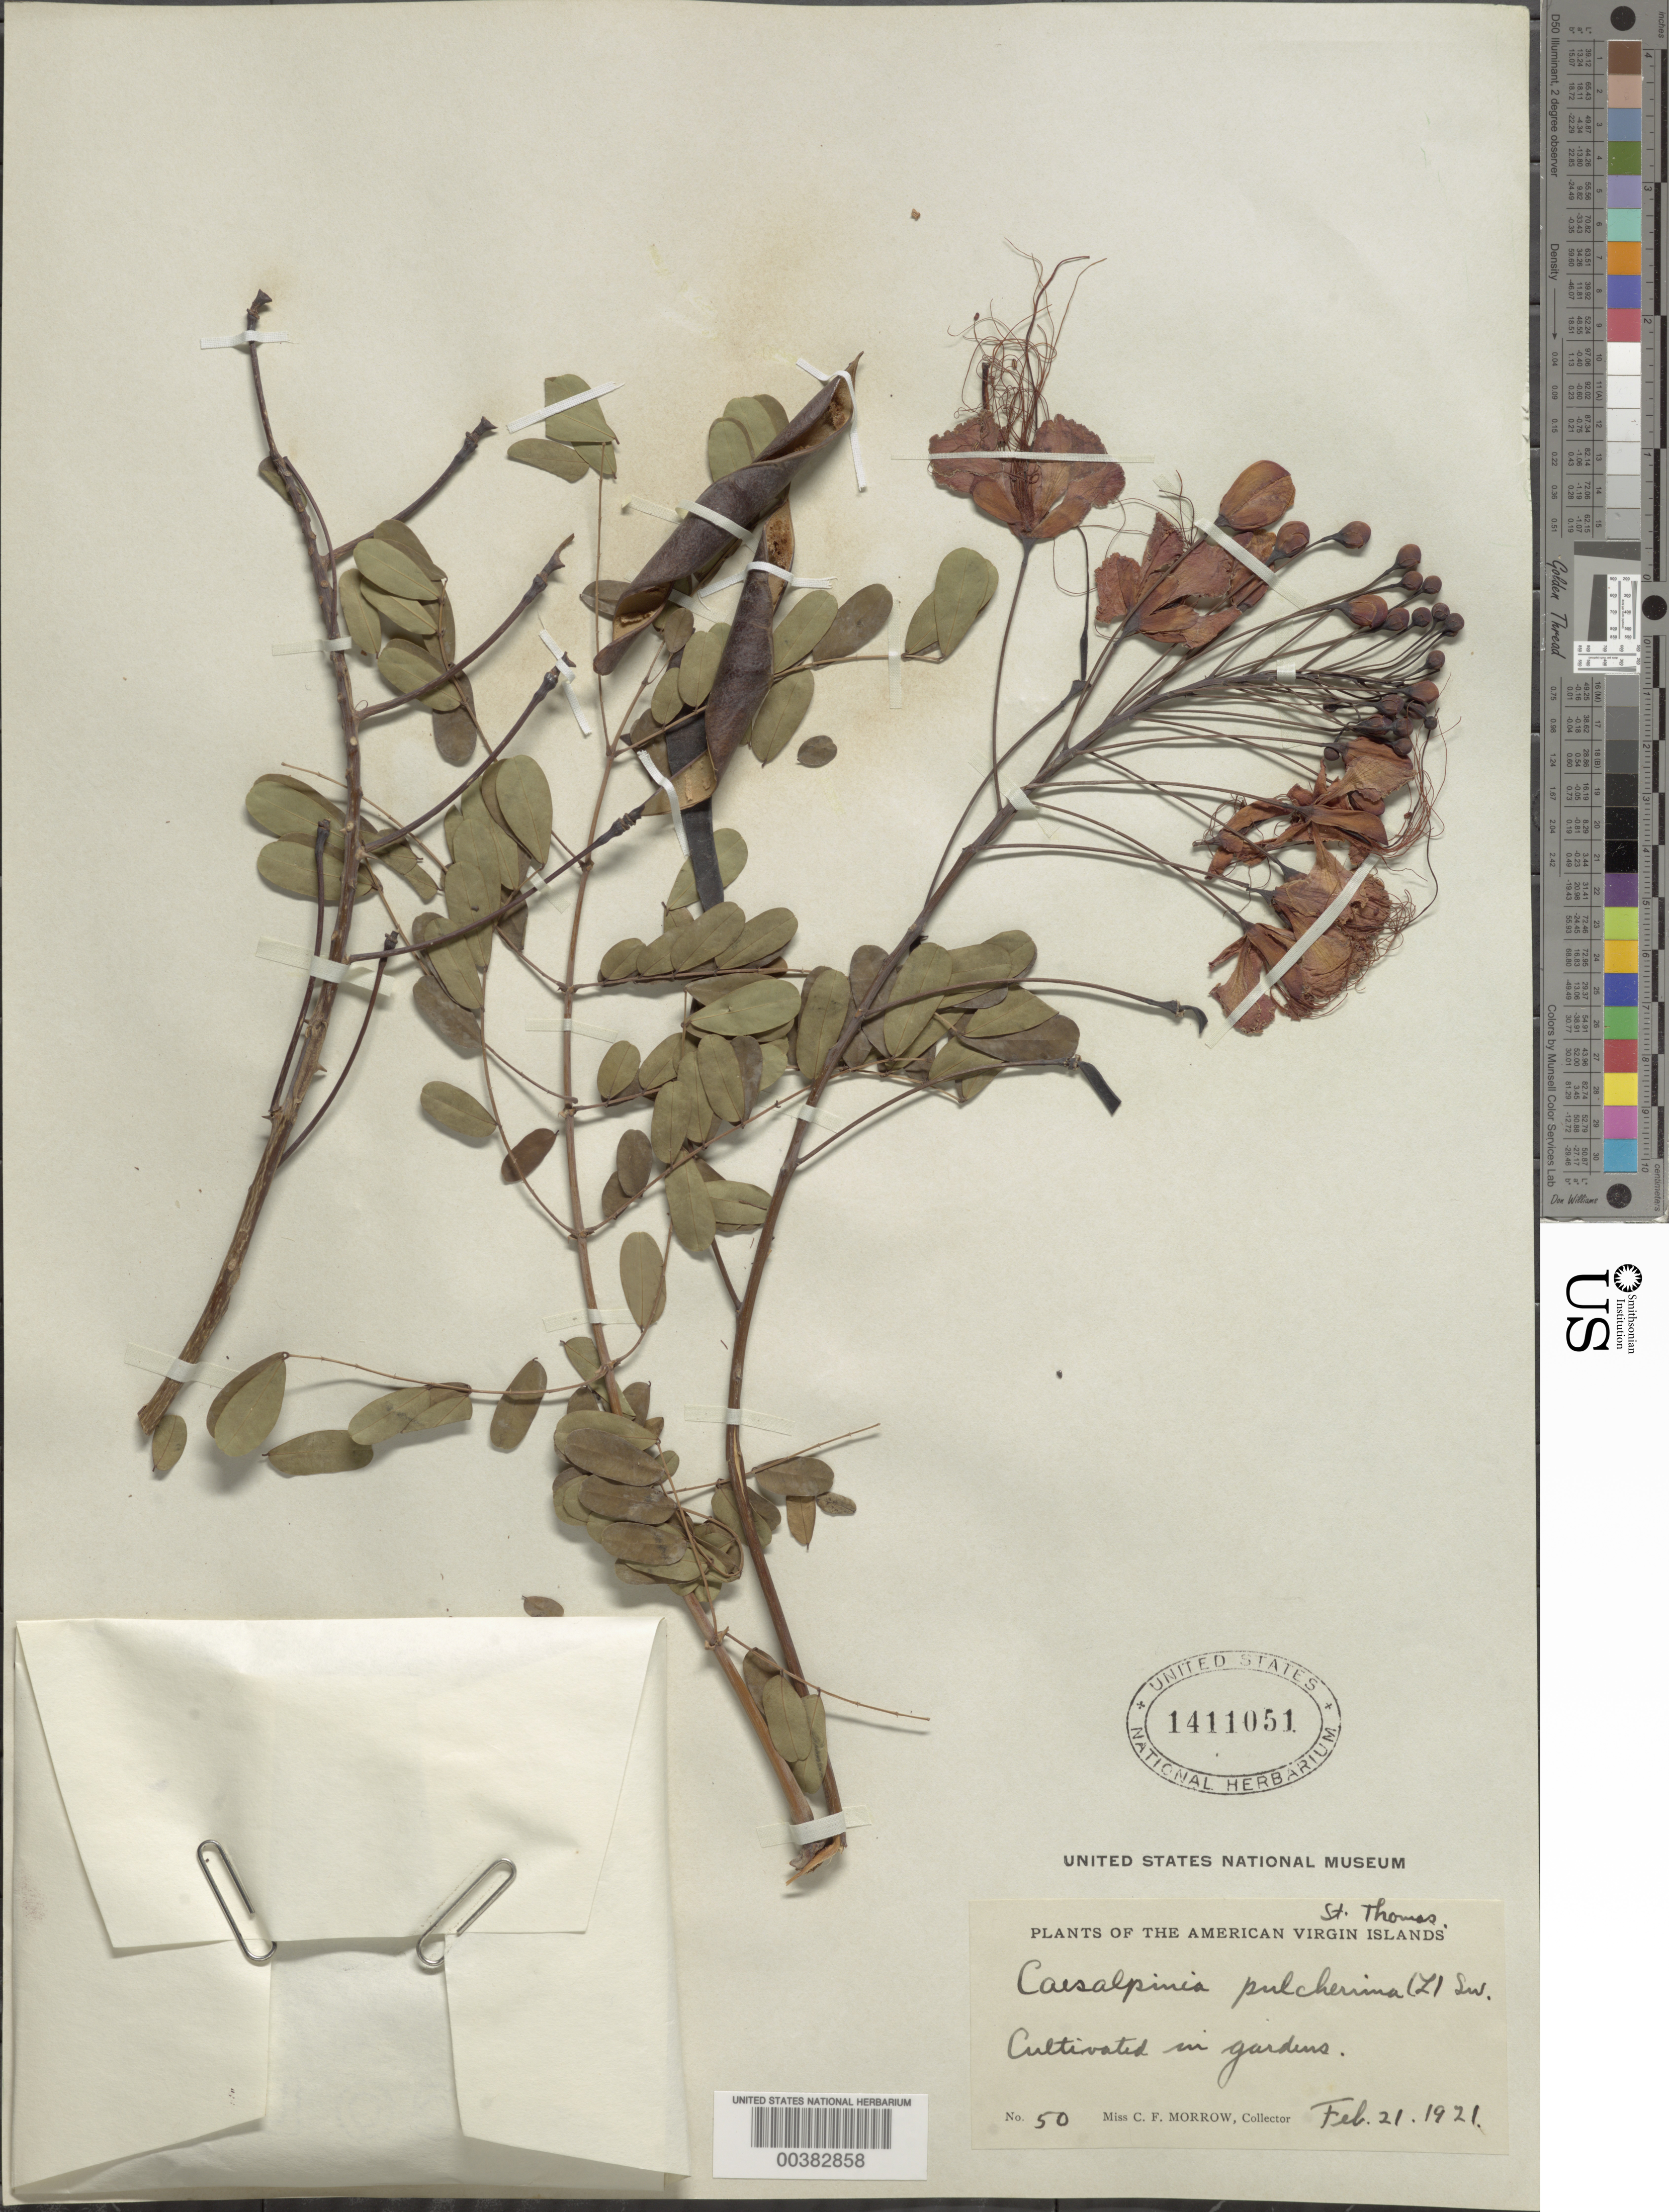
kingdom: Plantae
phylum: Tracheophyta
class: Magnoliopsida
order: Fabales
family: Fabaceae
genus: Caesalpinia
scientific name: Caesalpinia pulcherrima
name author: (L.) Sw.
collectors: C. Morrow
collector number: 50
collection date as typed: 21 Feb 1921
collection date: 1921-02-21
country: U.S. Virgin Islands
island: St. Thomas Island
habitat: In gardens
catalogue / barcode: US 1411051